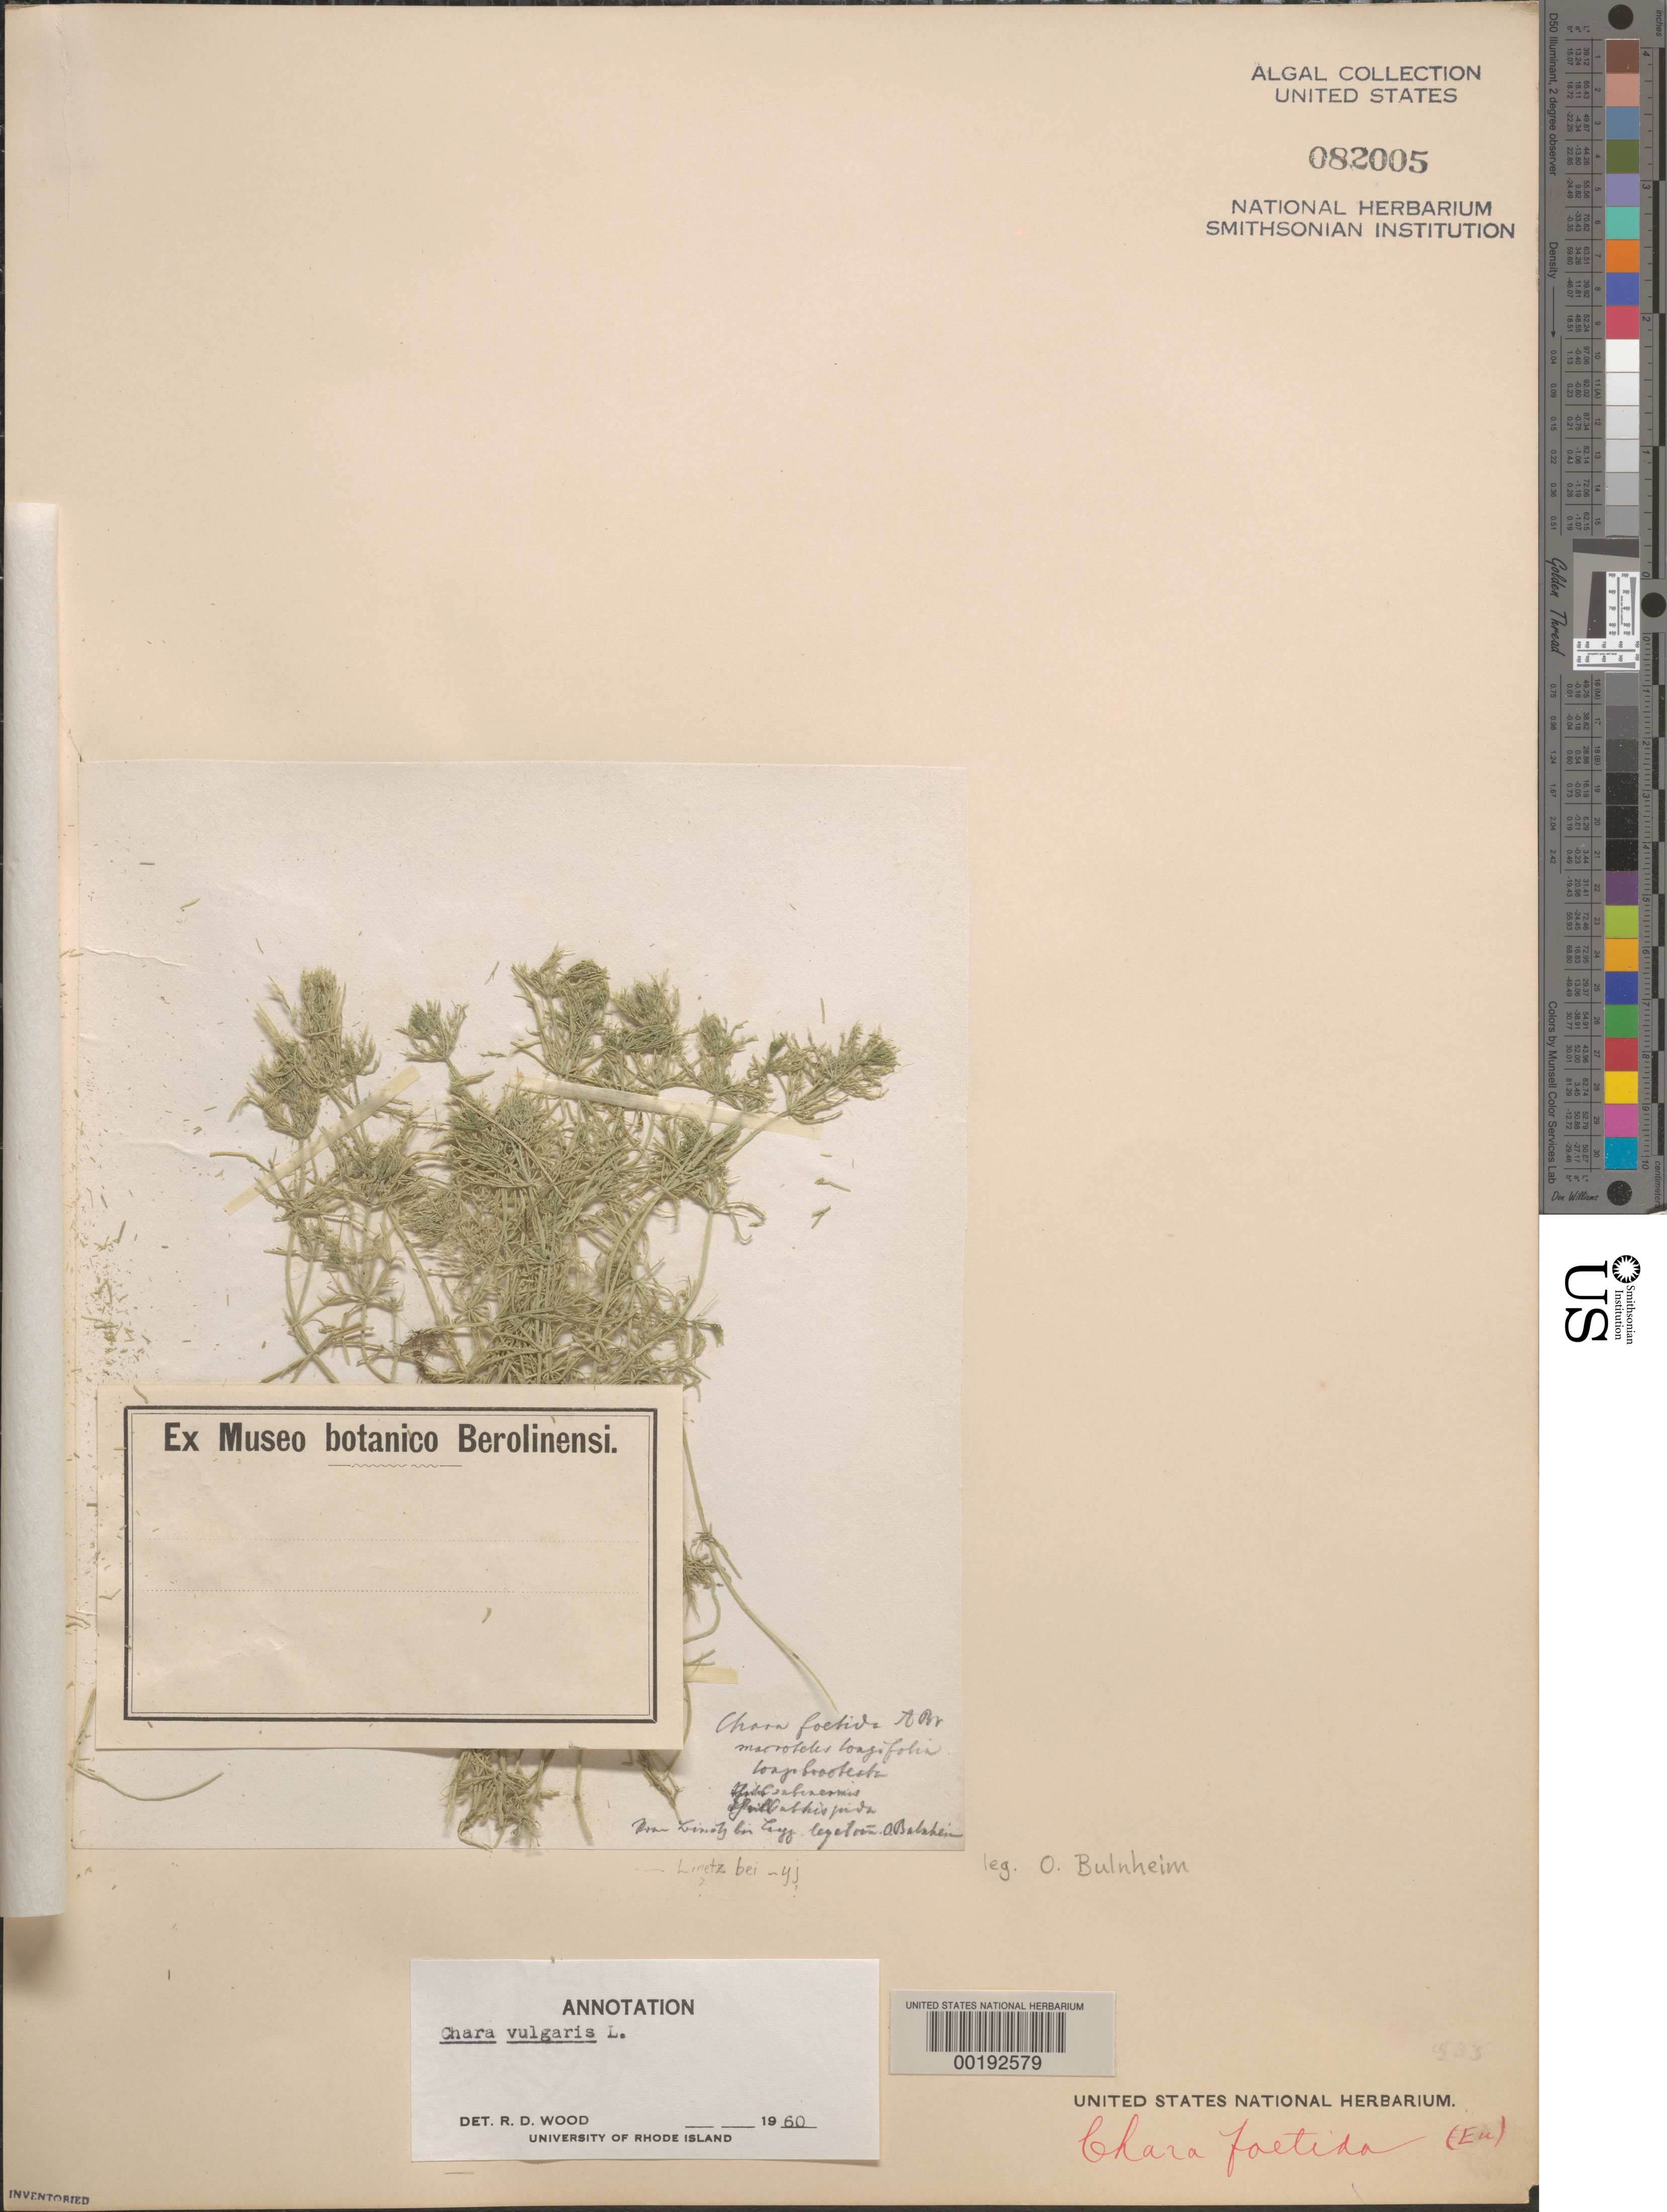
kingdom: Plantae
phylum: Charophyta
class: Charophyceae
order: Charales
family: Characeae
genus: Chara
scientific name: Chara vulgaris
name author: L.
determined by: Wood, R. D.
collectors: O. Bulnheim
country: Germany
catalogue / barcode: US 82005